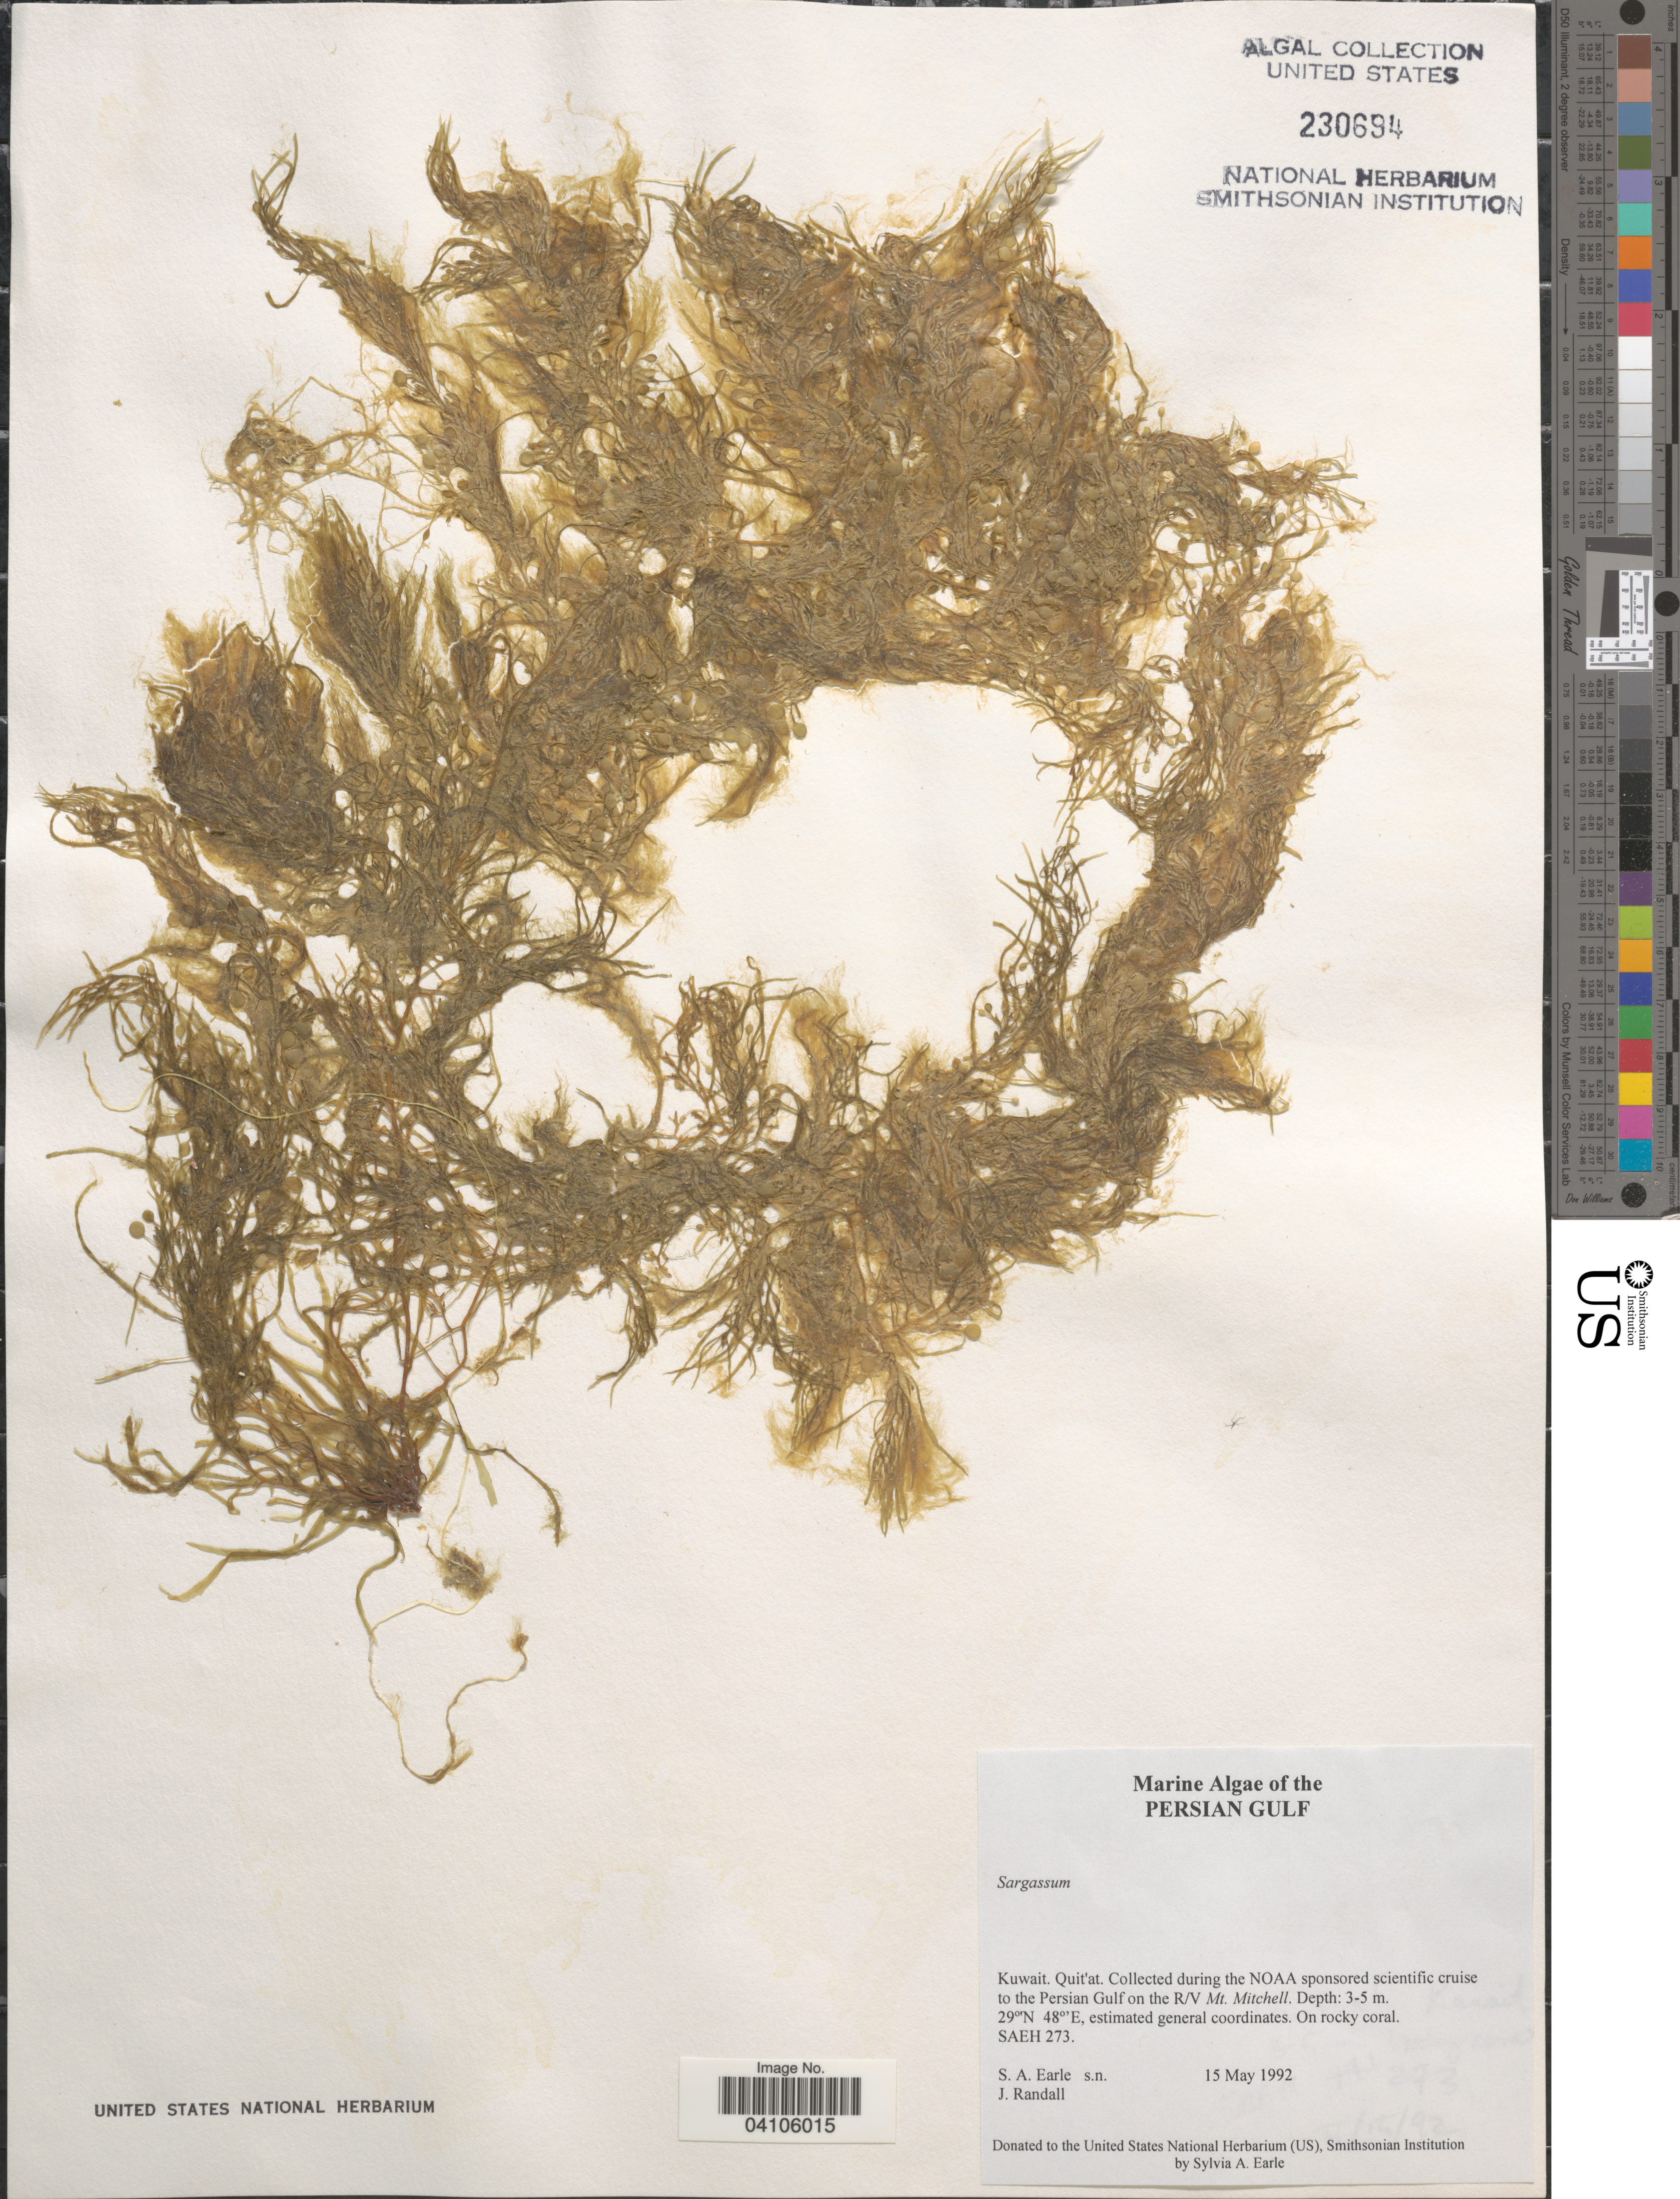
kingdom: Chromista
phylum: Ochrophyta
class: Phaeophyceae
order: Fucales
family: Sargassaceae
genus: Sargassum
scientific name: Sargassum sp.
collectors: S. A. Earle & J. Randall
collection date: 1992-05-15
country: Kuwait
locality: Persian Gulf. Quit'at. The NOAA sponsored scientific cruise to the Persian Gulf on the R/V Mt. Mitchell.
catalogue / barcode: US 230694